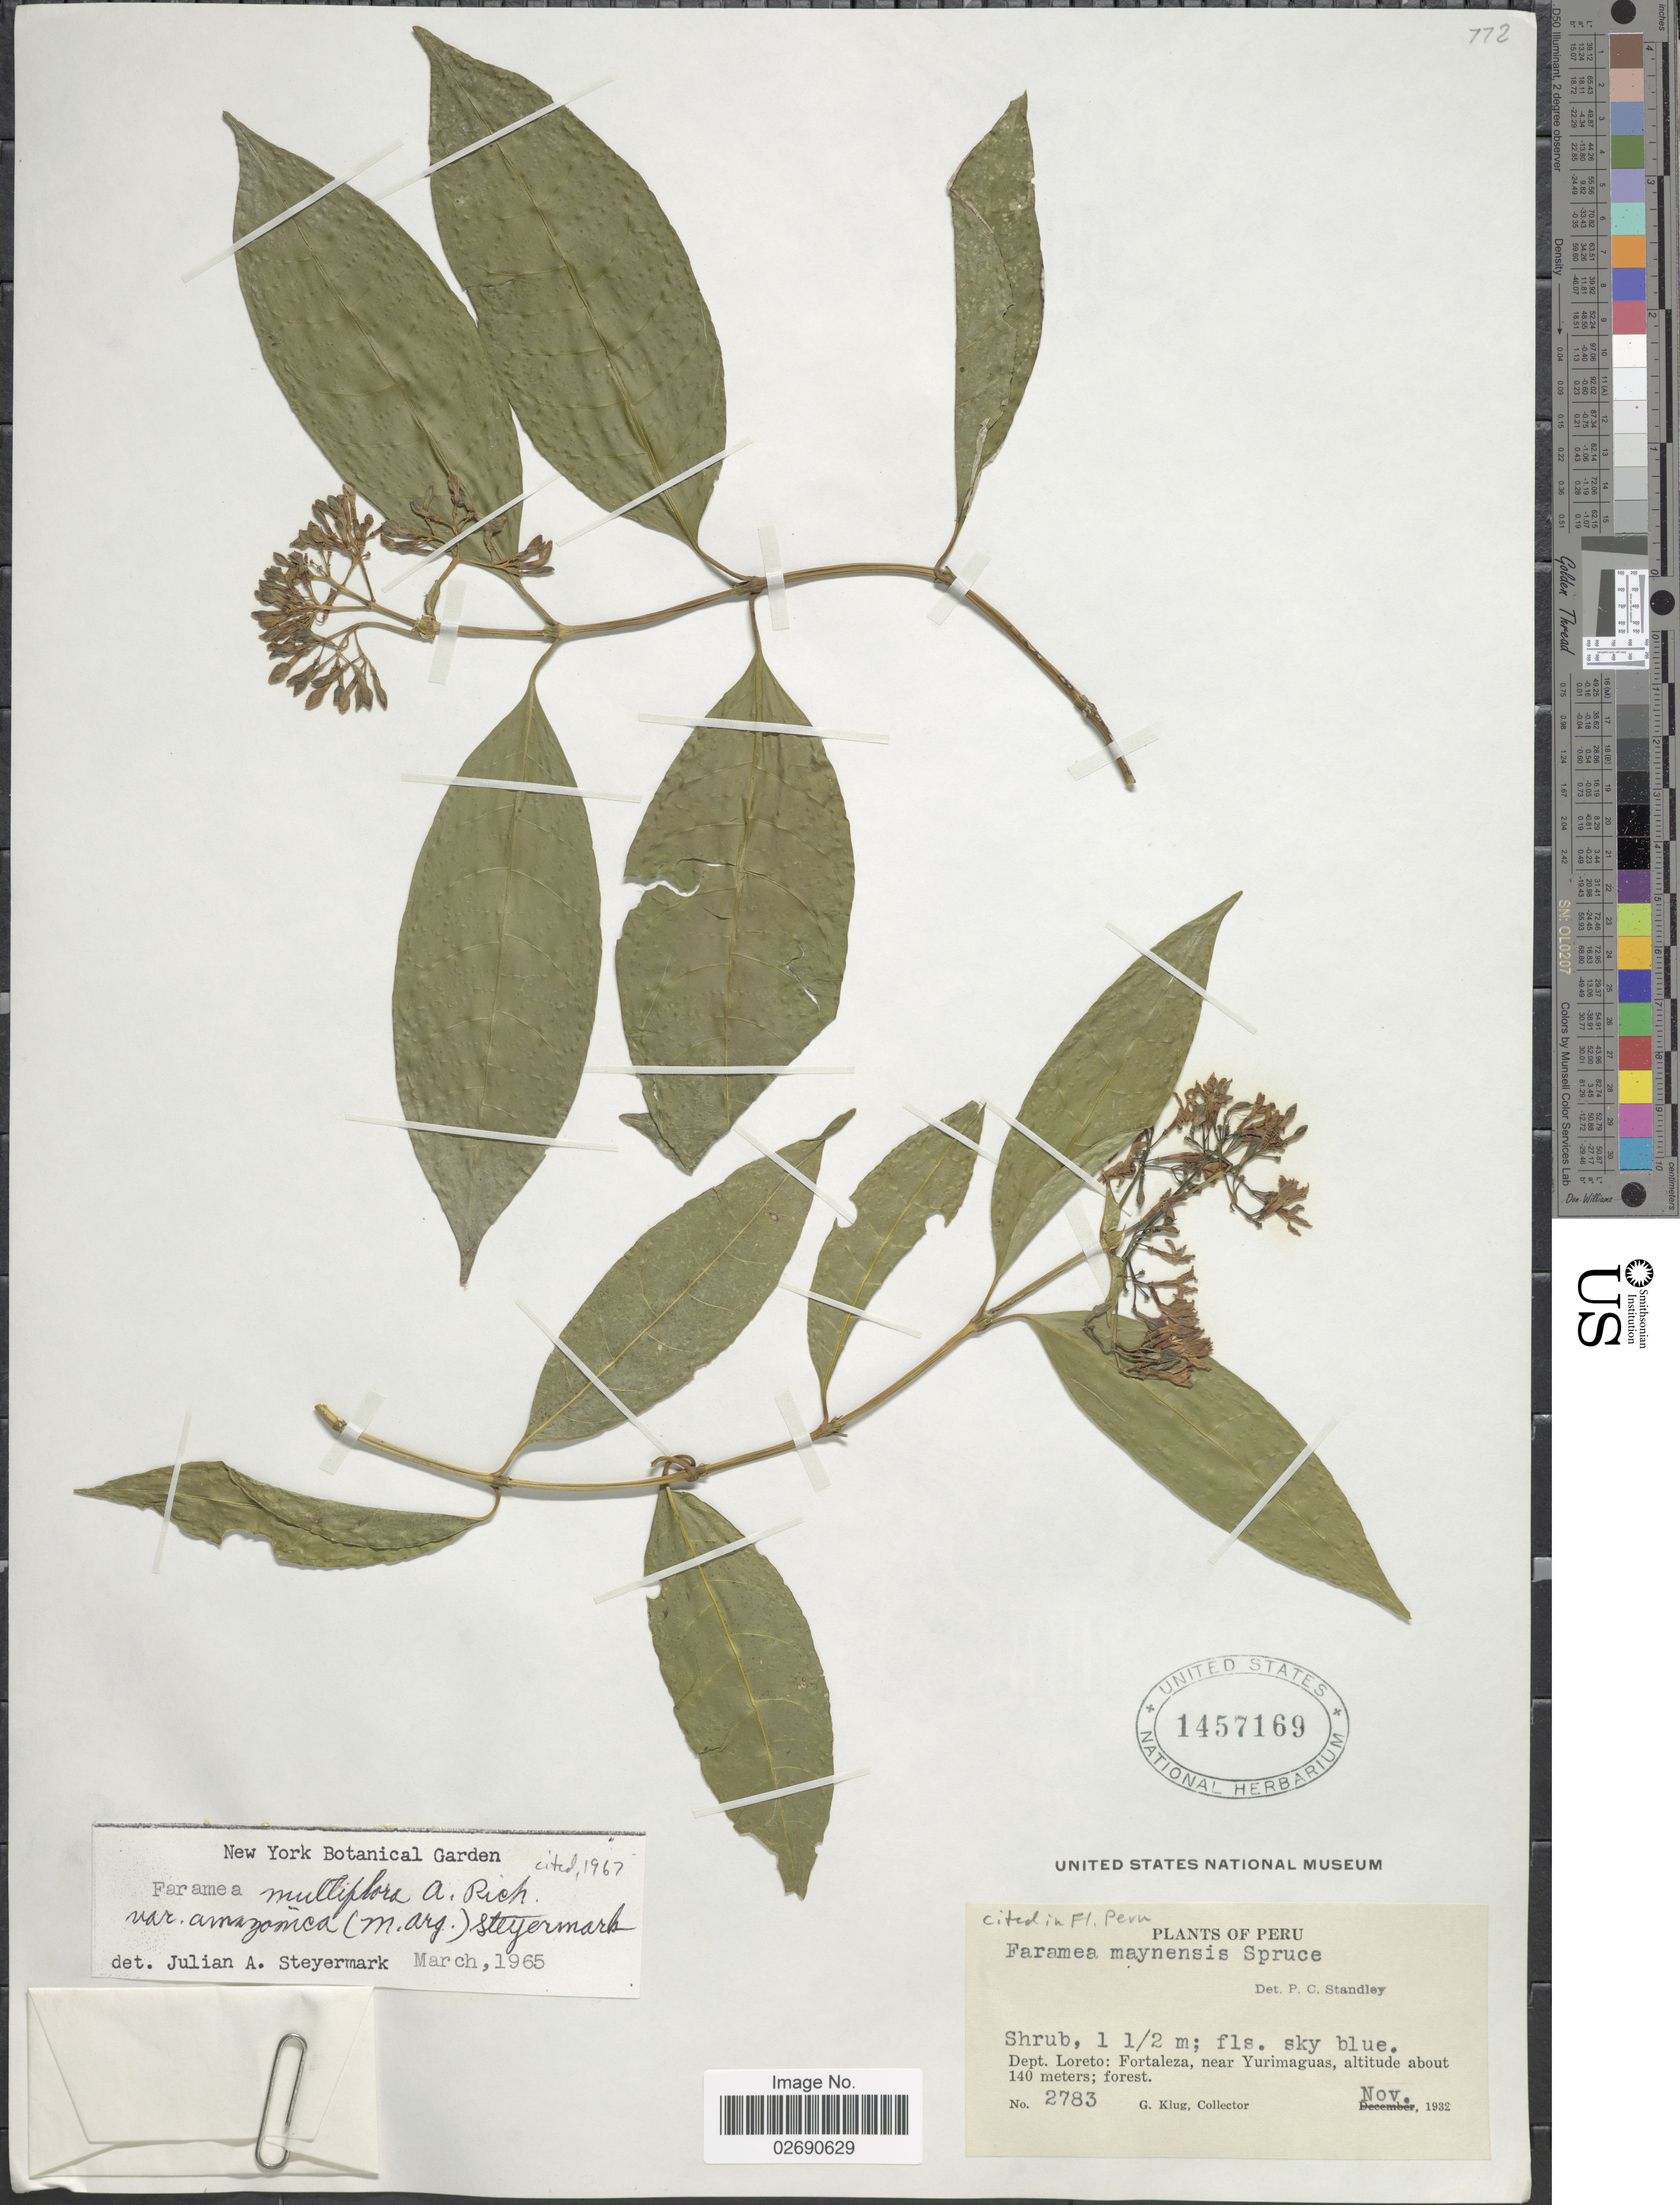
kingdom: Plantae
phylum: Tracheophyta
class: Magnoliopsida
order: Gentianales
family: Rubiaceae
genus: Faramea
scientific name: Faramea multiflora var. amazonica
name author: (Müll. Arg.) Steyerm.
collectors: G. Klug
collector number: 2783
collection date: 1932-11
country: Peru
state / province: Loreto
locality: Dept. Loreto: Fortaleza, near Yurimaguas; forest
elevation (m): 140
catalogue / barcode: US 1457169